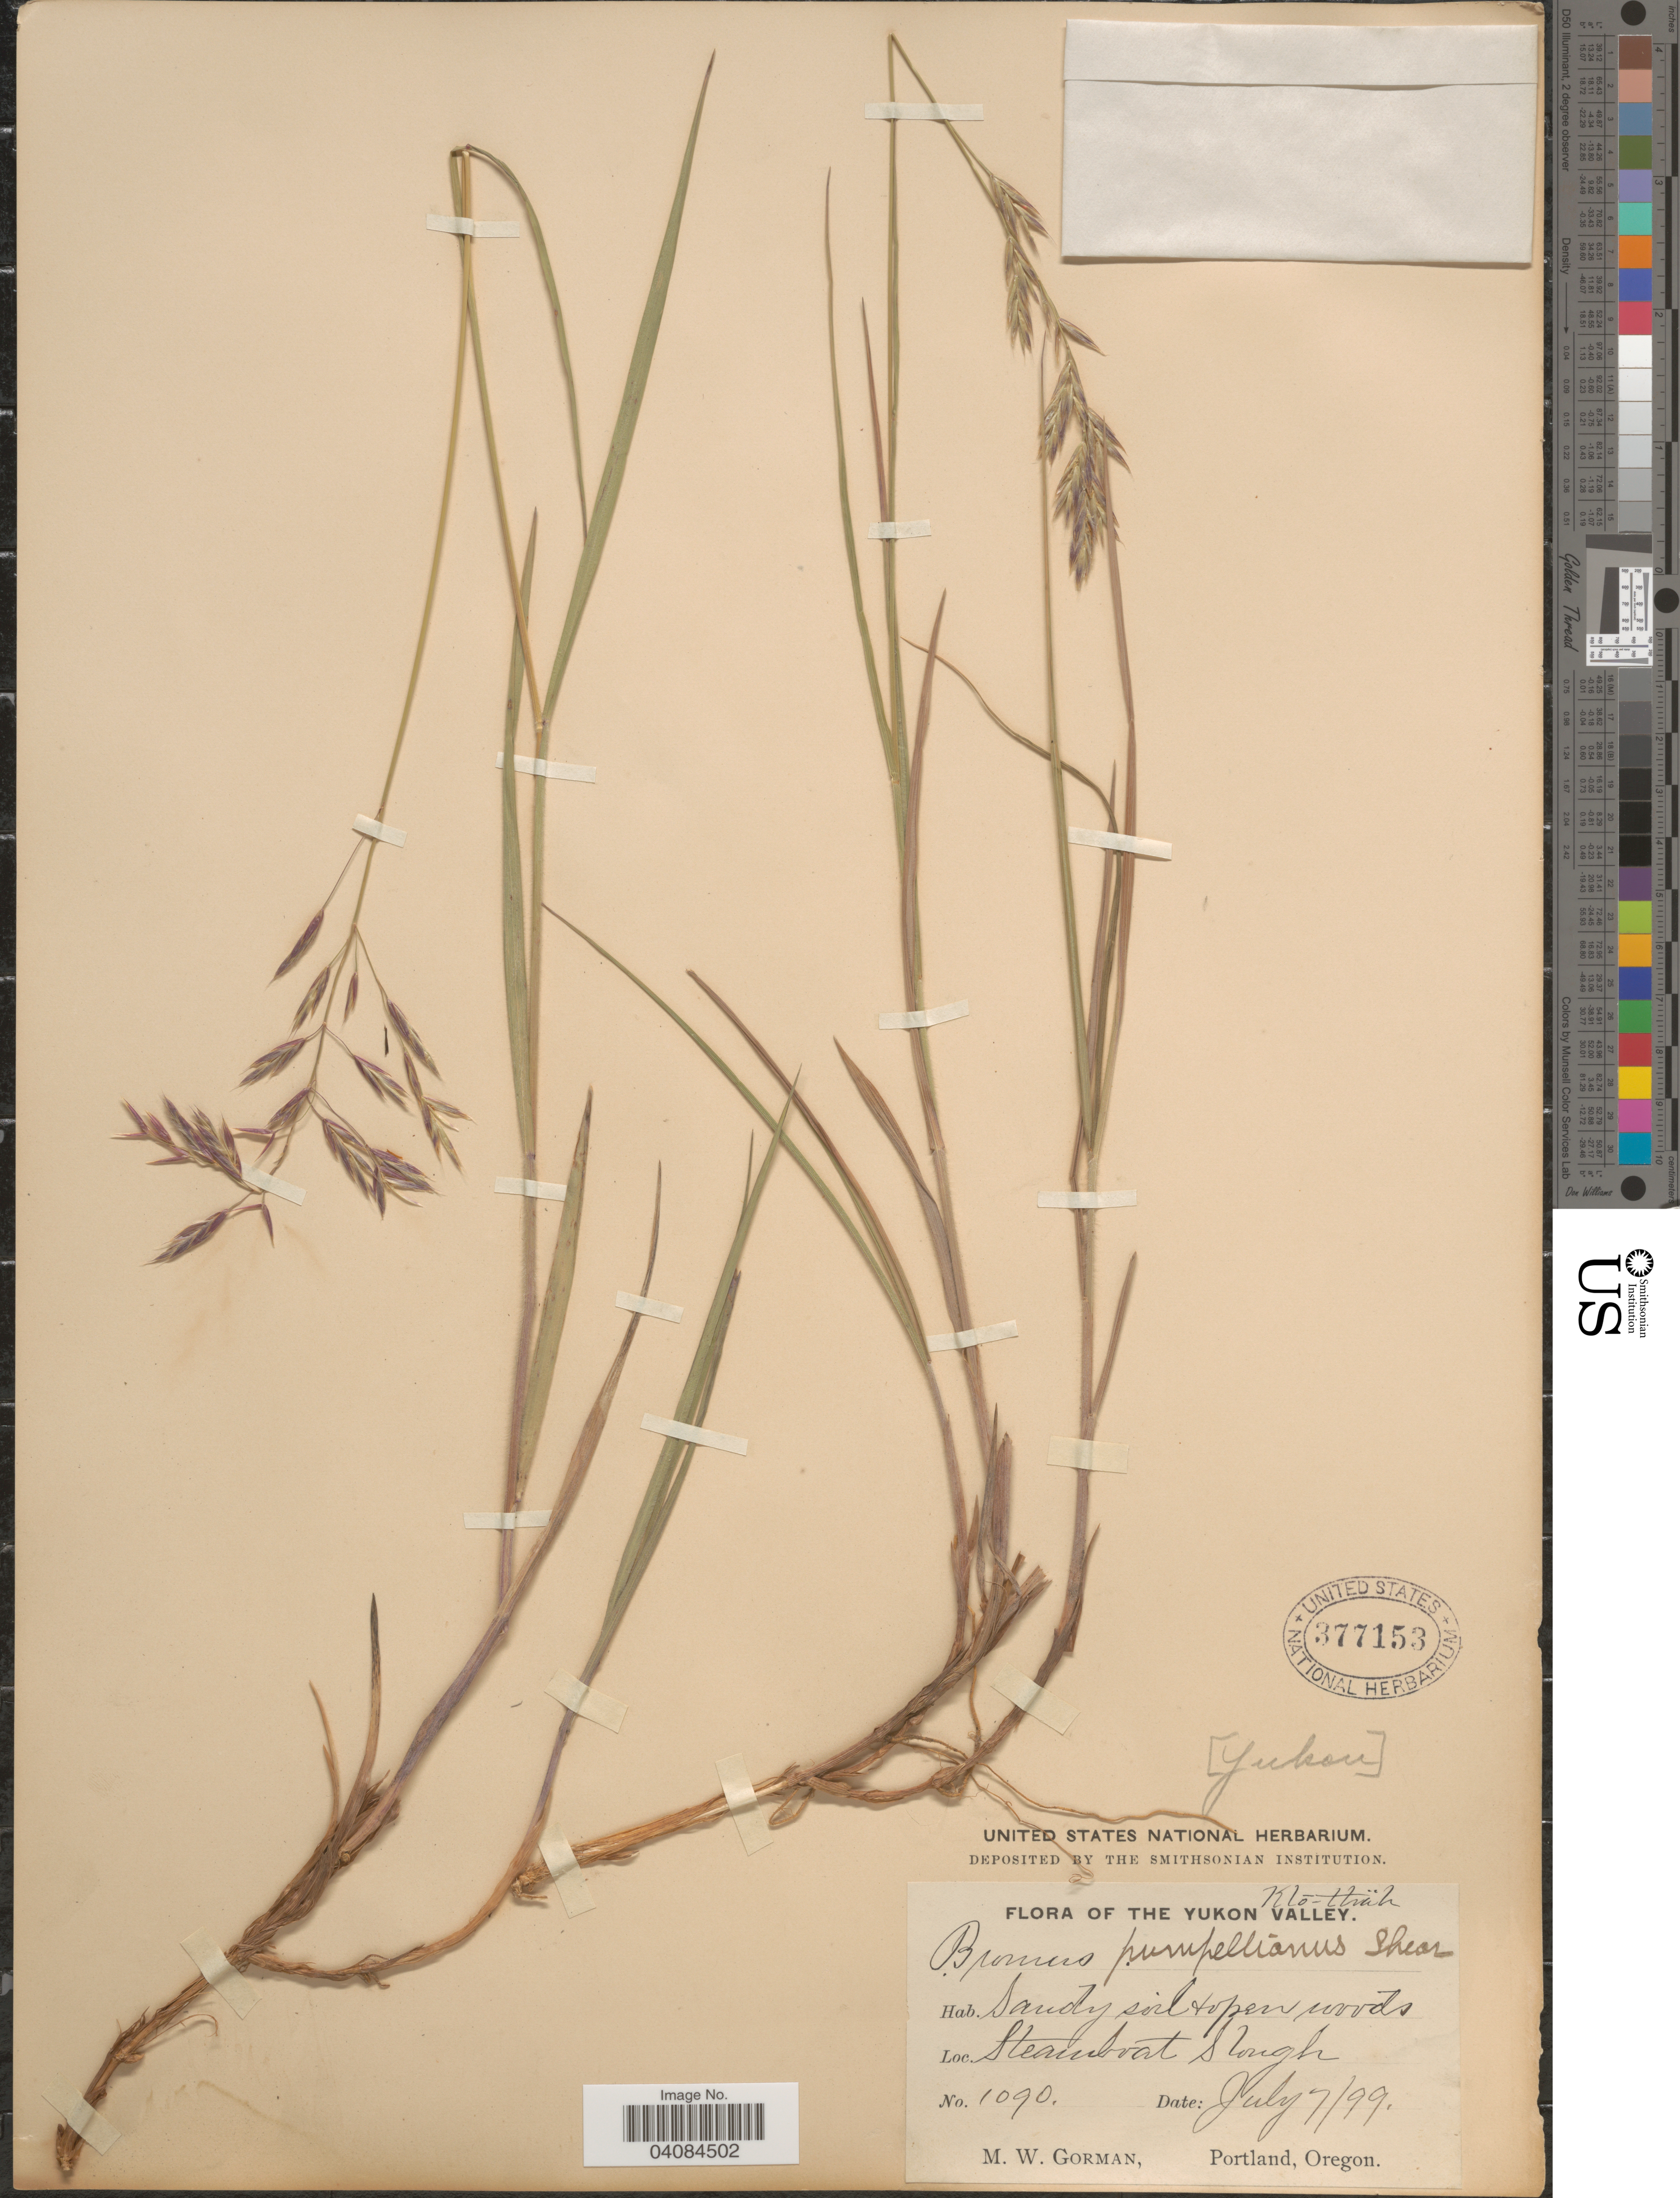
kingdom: Plantae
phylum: Tracheophyta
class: Liliopsida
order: Poales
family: Poaceae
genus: Bromus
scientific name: Bromus pumpellianus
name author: Scribn.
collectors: M. W. Gorman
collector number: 1090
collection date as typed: Transcribed d/m/y: 7/7/99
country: Canada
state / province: Yukon Territory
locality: Yukon. The Yukon Valley. Steamboat Slough.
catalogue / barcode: US 377153